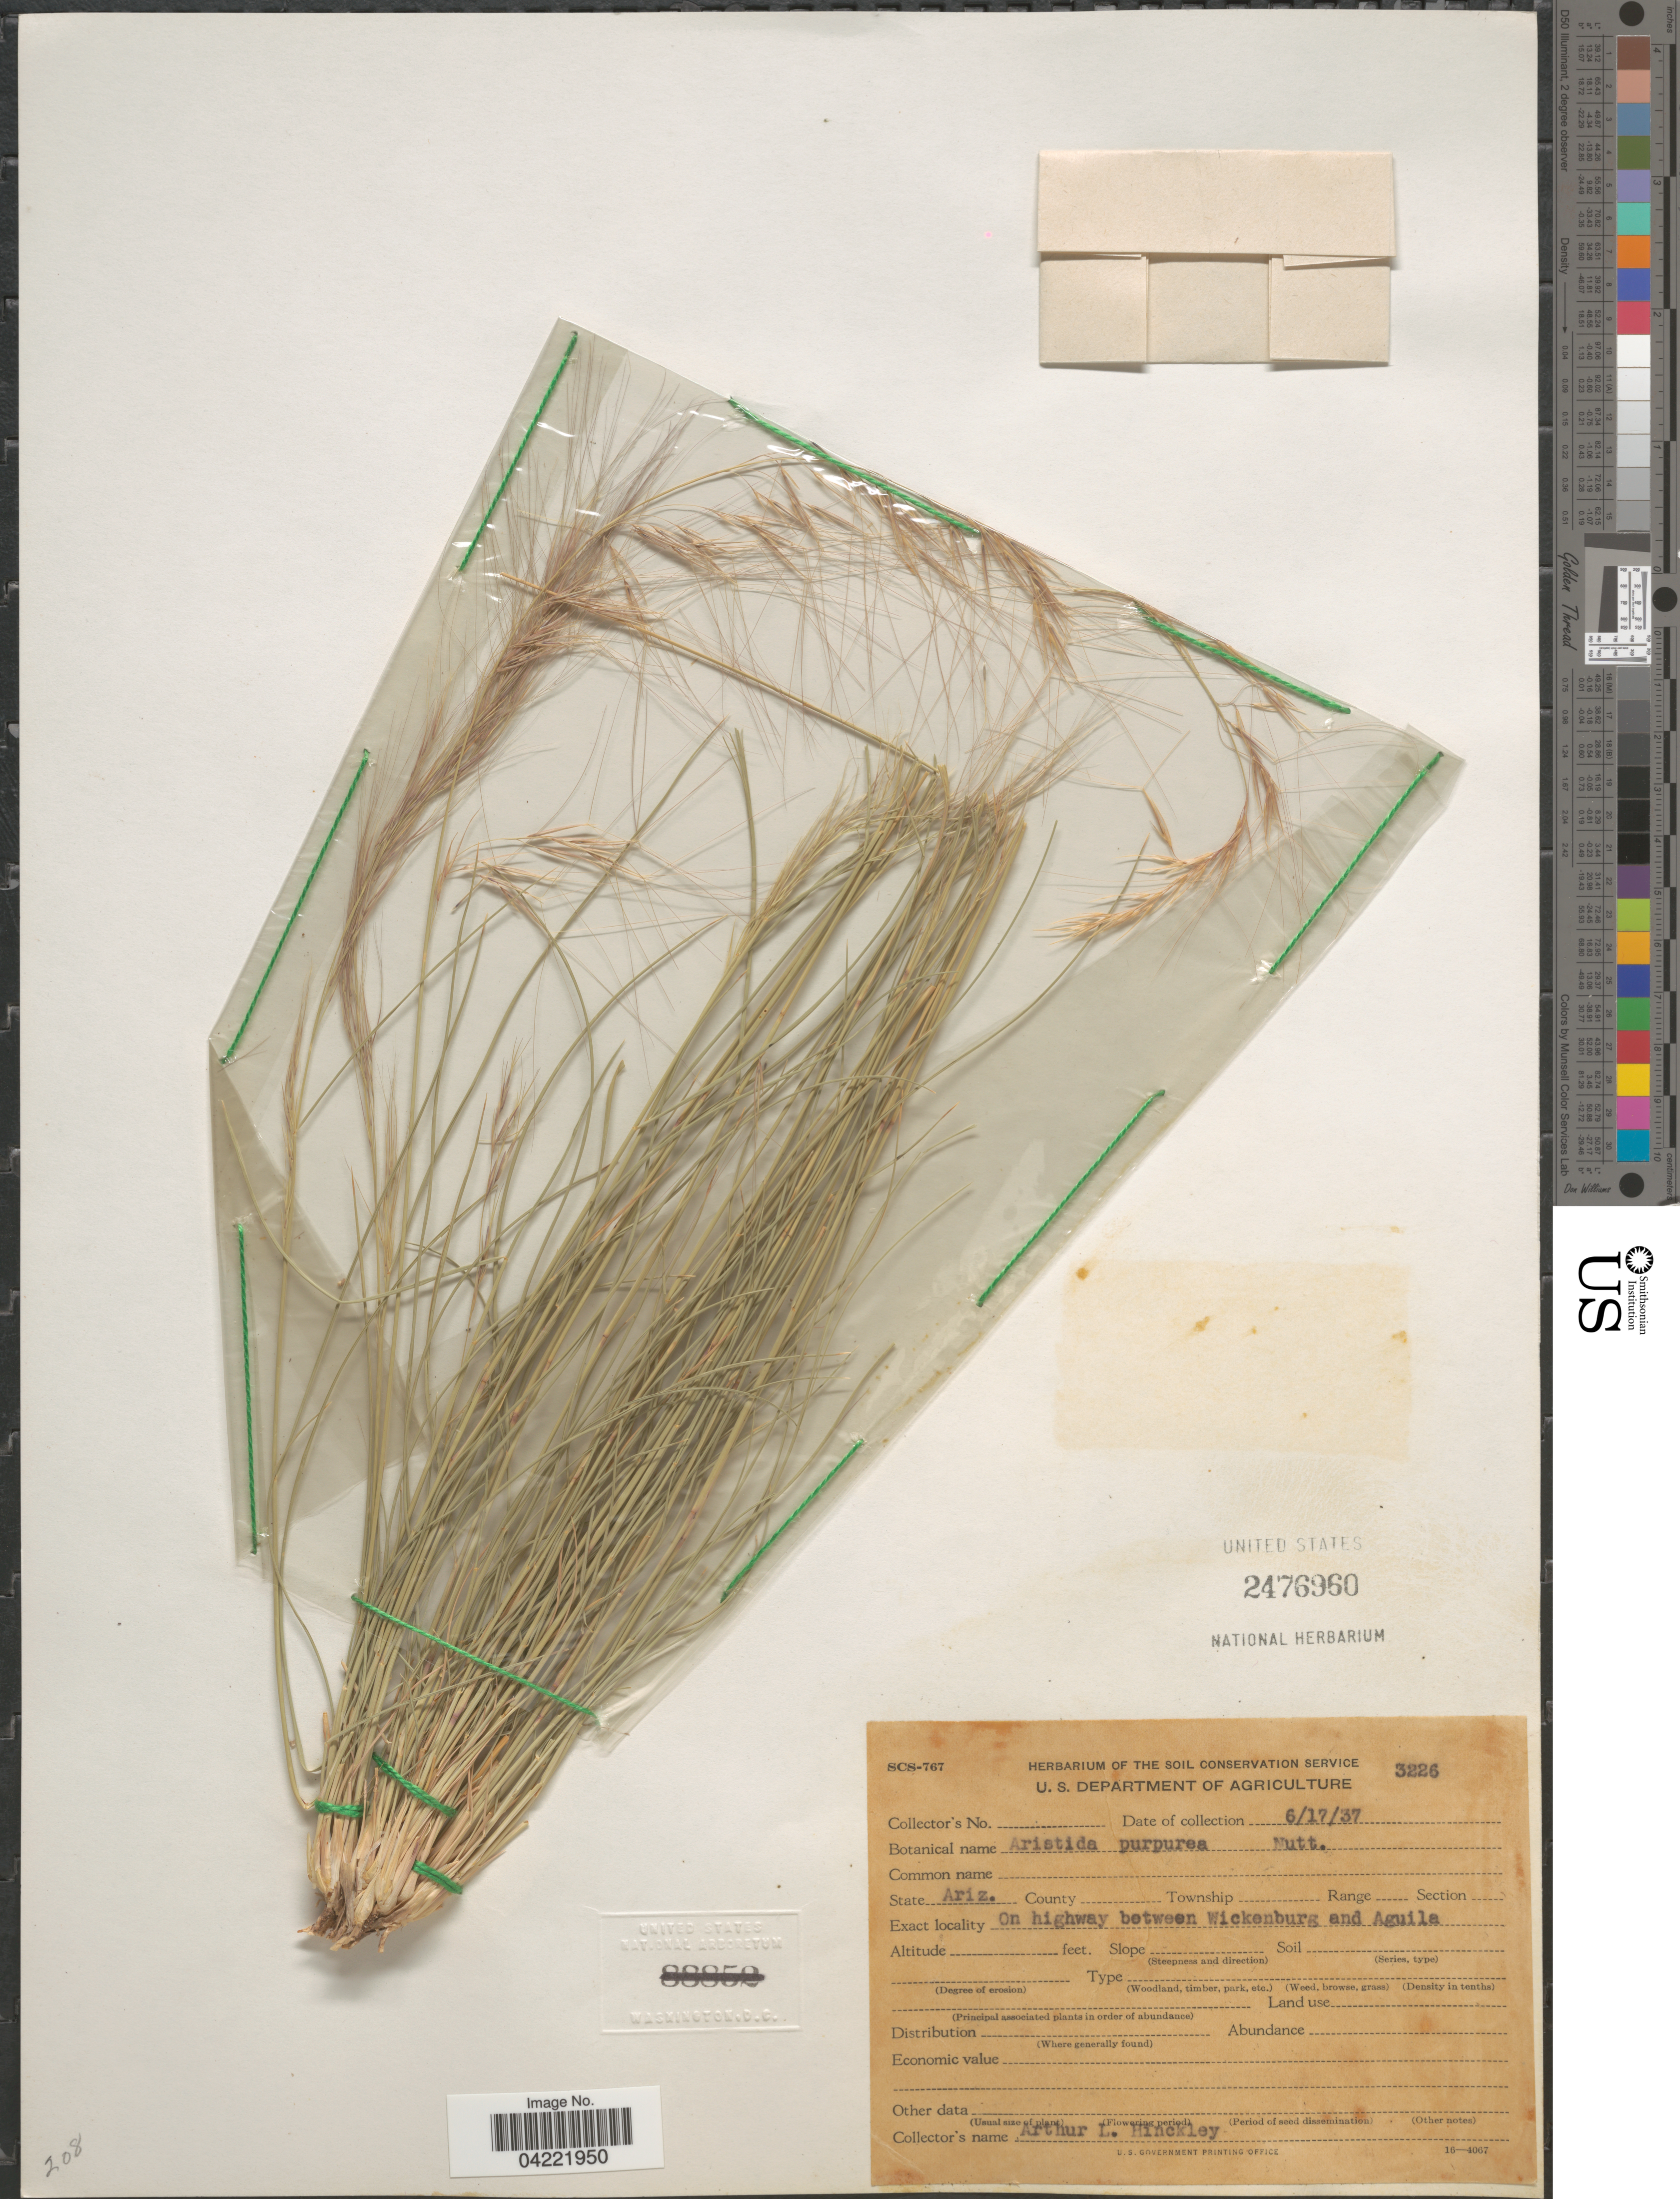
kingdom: Plantae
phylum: Tracheophyta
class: Liliopsida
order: Poales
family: Poaceae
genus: Aristida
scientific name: Aristida purpurea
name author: Nutt.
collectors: A. Hinckley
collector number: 3226?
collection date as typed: Transcribed d/m/y: 17/6/37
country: United States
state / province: Arizona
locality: On highway between Wickenburg and Aguila.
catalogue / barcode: US 2476960